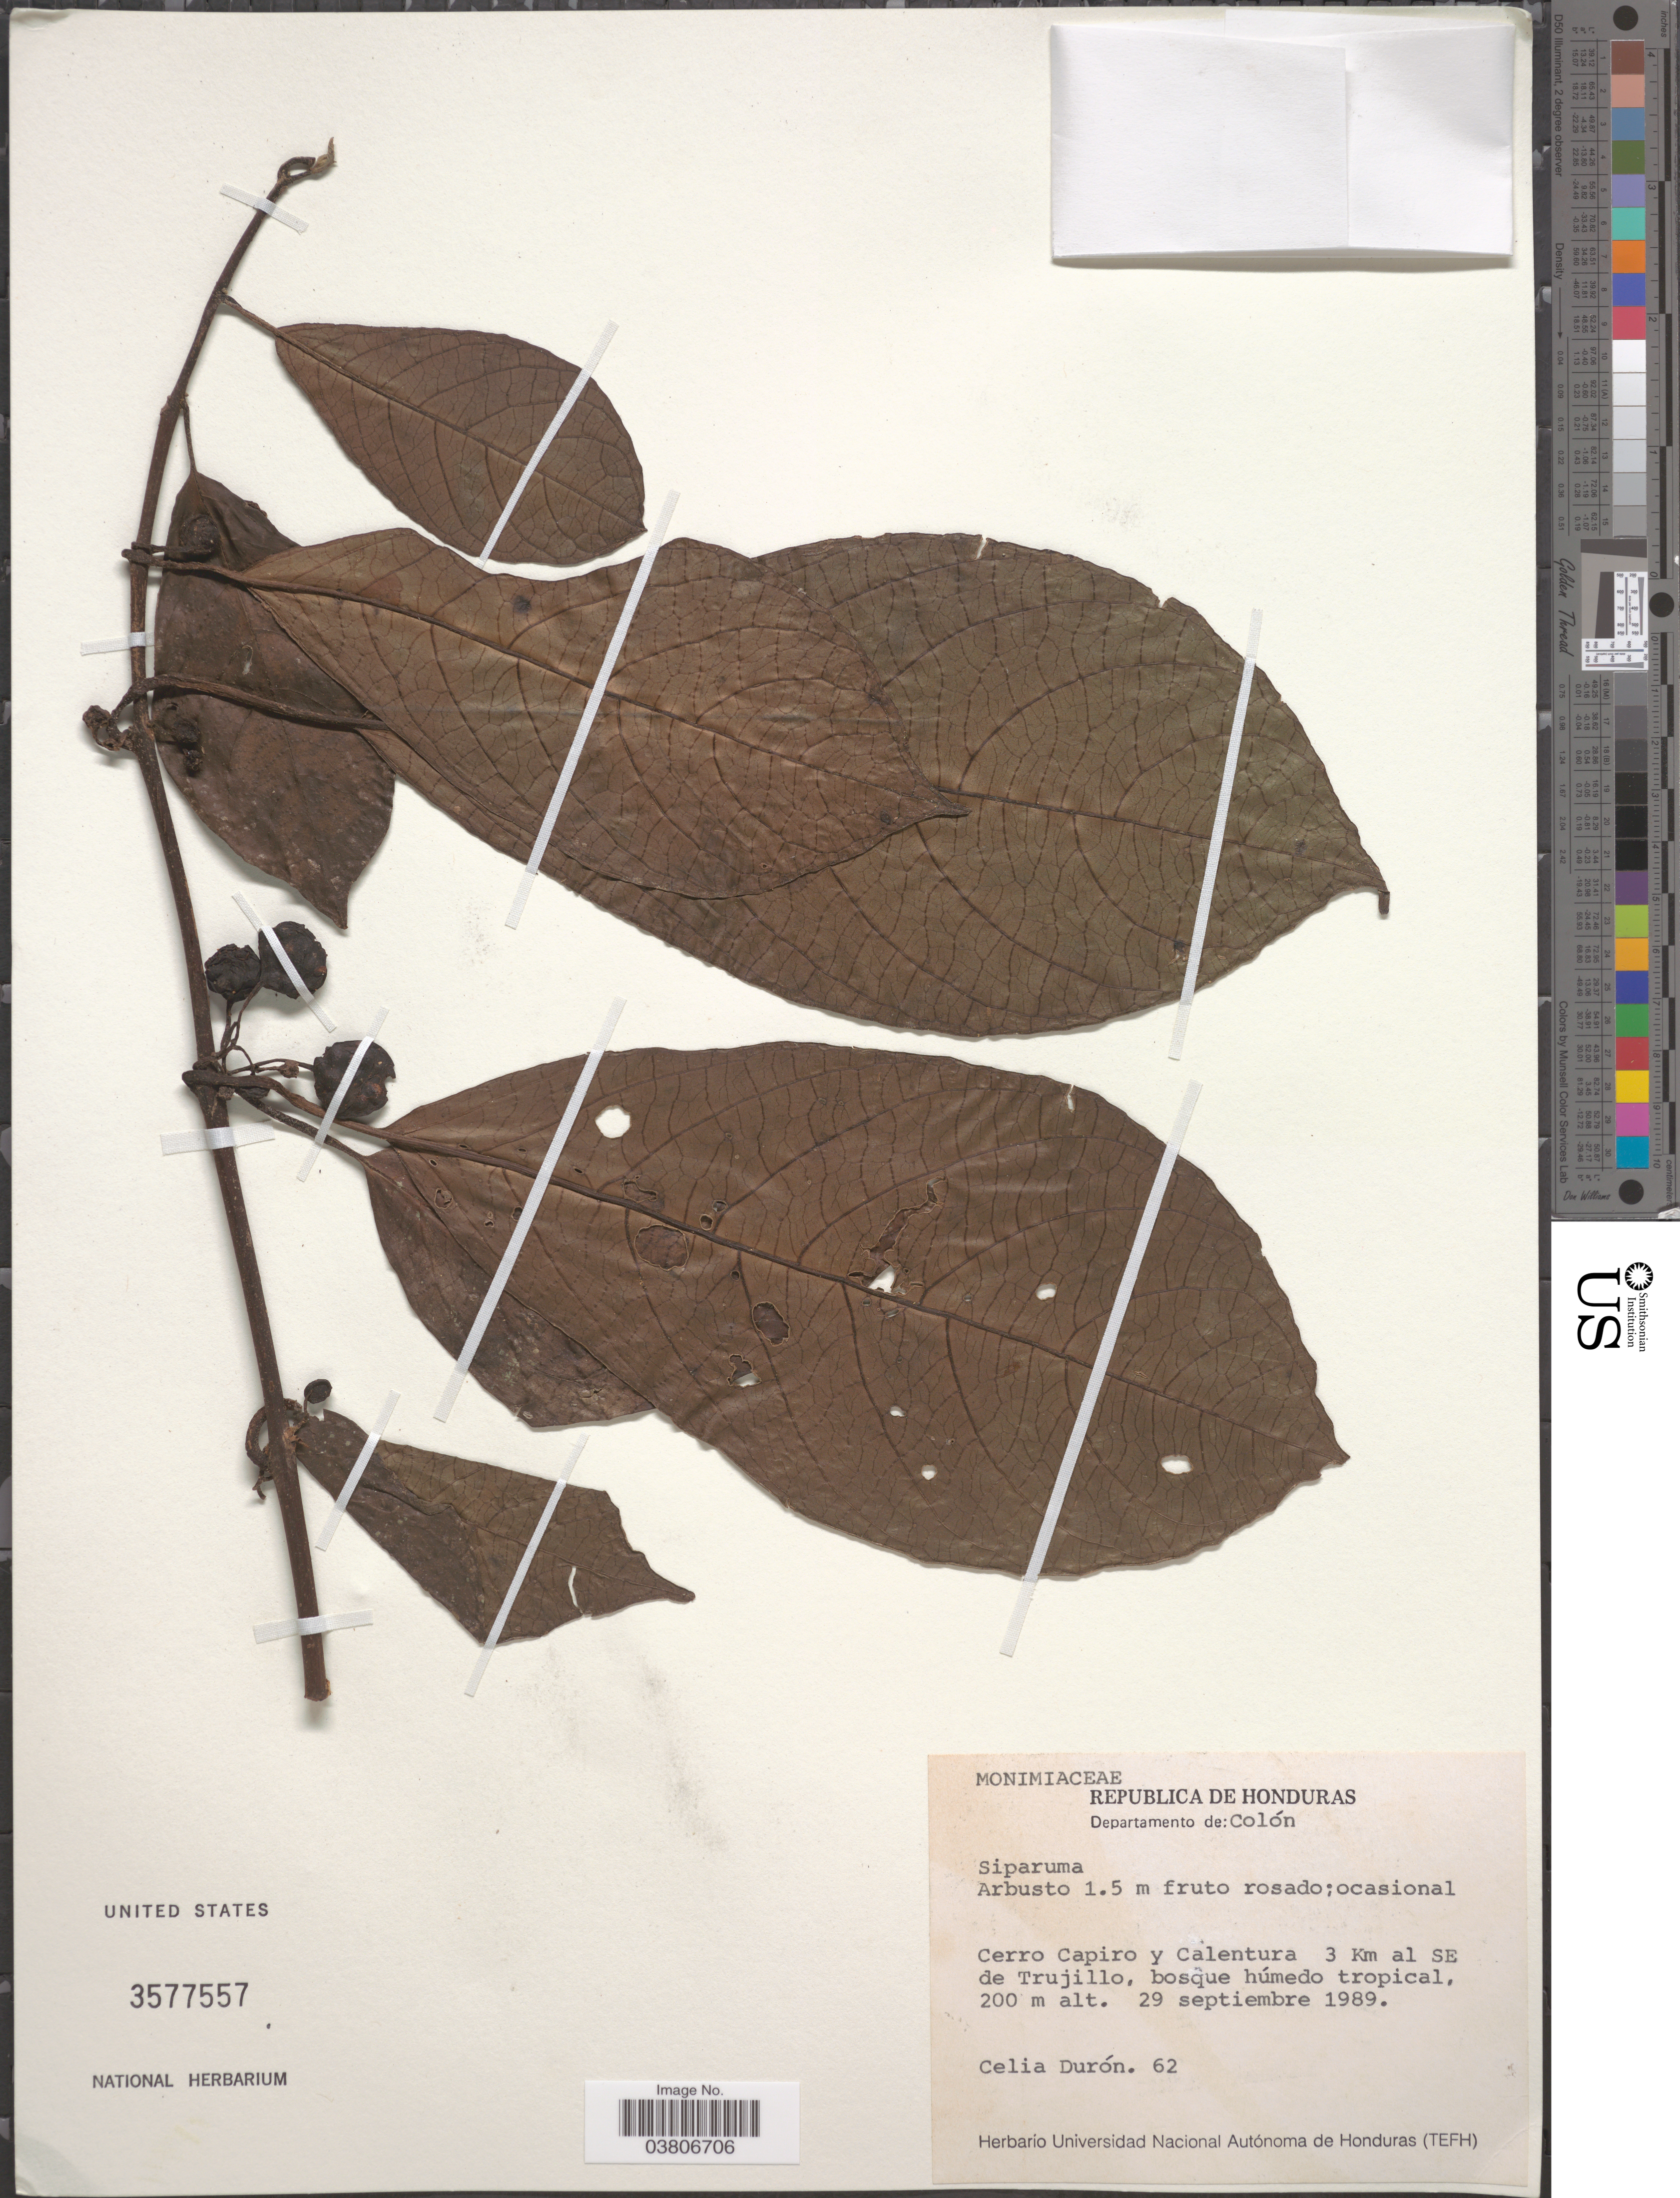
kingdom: Plantae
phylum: Tracheophyta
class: Magnoliopsida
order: Laurales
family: Siparunaceae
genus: Siparuna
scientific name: Siparuna sp.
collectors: C. Duron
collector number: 62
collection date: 1989-09-29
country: Honduras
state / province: Colon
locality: Republica Honduras. Departamento de Colón. Cerro Capiro y Calentura 3 Km al SE de Trujillo, bosque húmedo tropical.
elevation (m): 200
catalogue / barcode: US 3577557